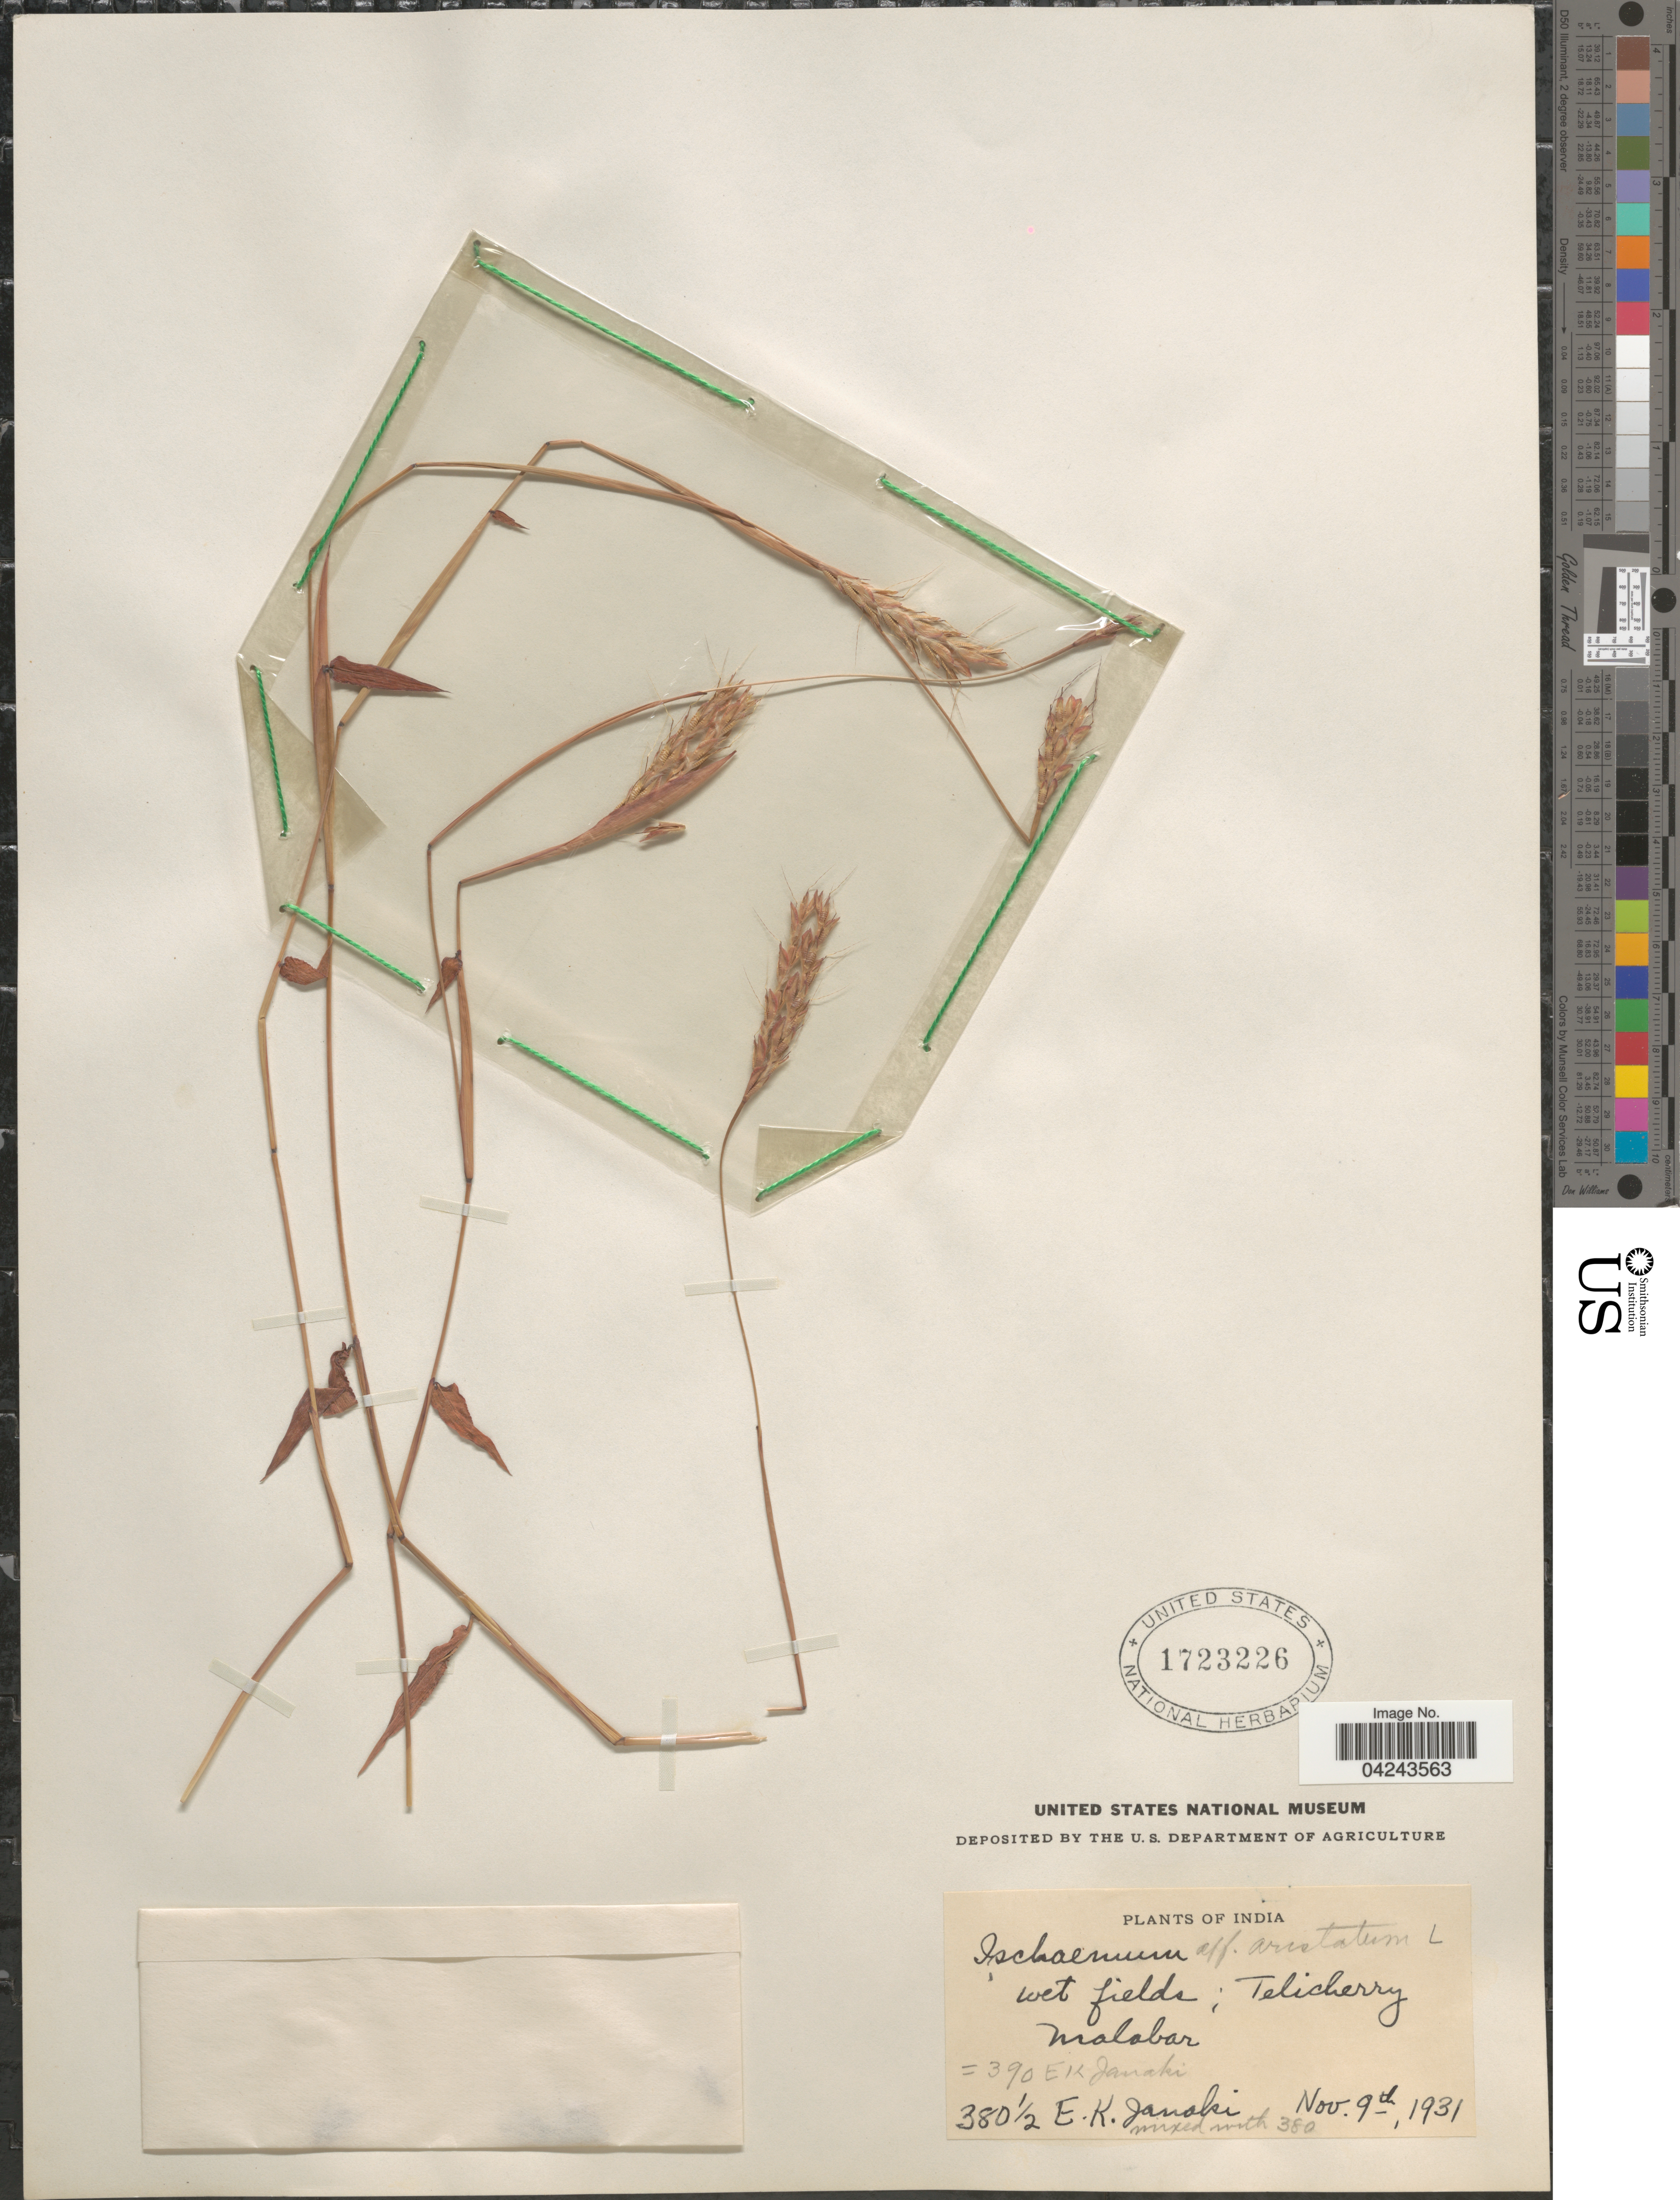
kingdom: Plantae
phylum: Tracheophyta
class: Liliopsida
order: Poales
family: Poaceae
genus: Ischaemum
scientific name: Ischaemum rugosum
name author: Salisb.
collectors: E. Janaki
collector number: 380½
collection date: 1931-11-09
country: India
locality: Wet fields; Telicherry. Malabar.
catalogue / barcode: US 1723226